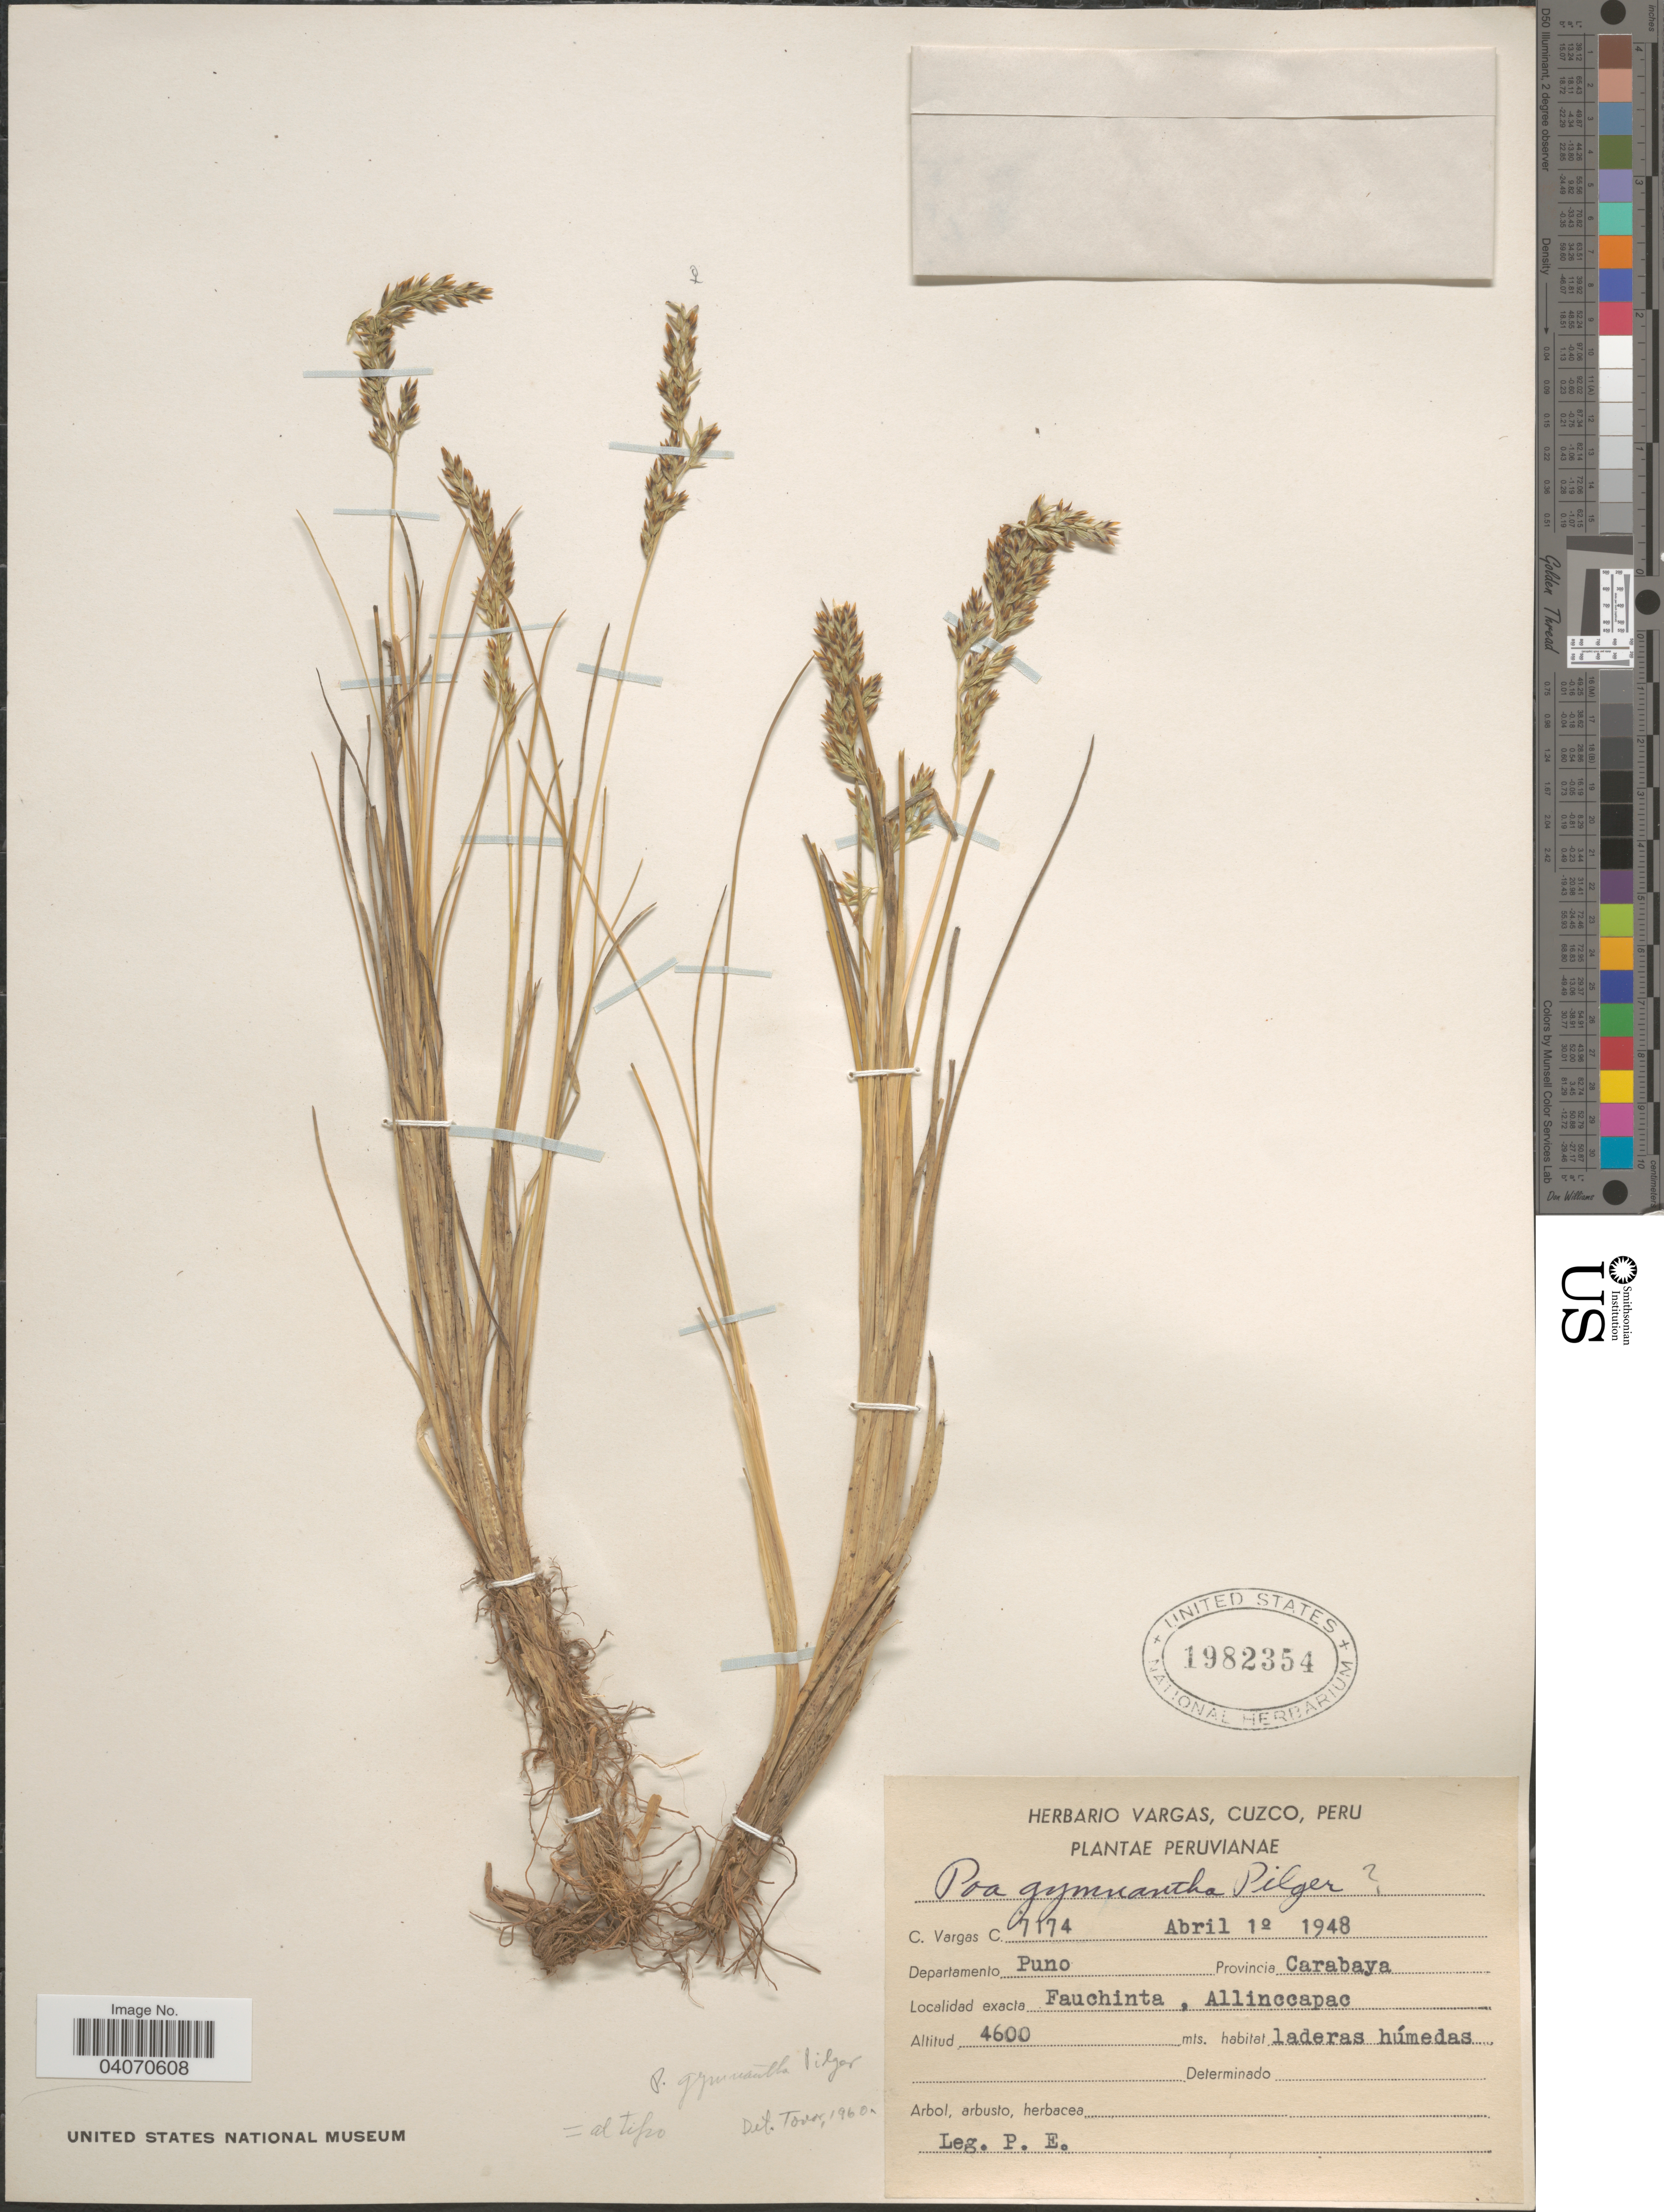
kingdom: Plantae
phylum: Tracheophyta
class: Liliopsida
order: Poales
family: Poaceae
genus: Poa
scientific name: Poa gymnantha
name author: Pilg.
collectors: C. Vargas Calderón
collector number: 7174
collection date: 1948-04-01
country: Peru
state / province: Puno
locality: Departamento Puno. Provincia Carabaya. Fauchinta , Allinccapac.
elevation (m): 4600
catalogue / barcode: US 1982354